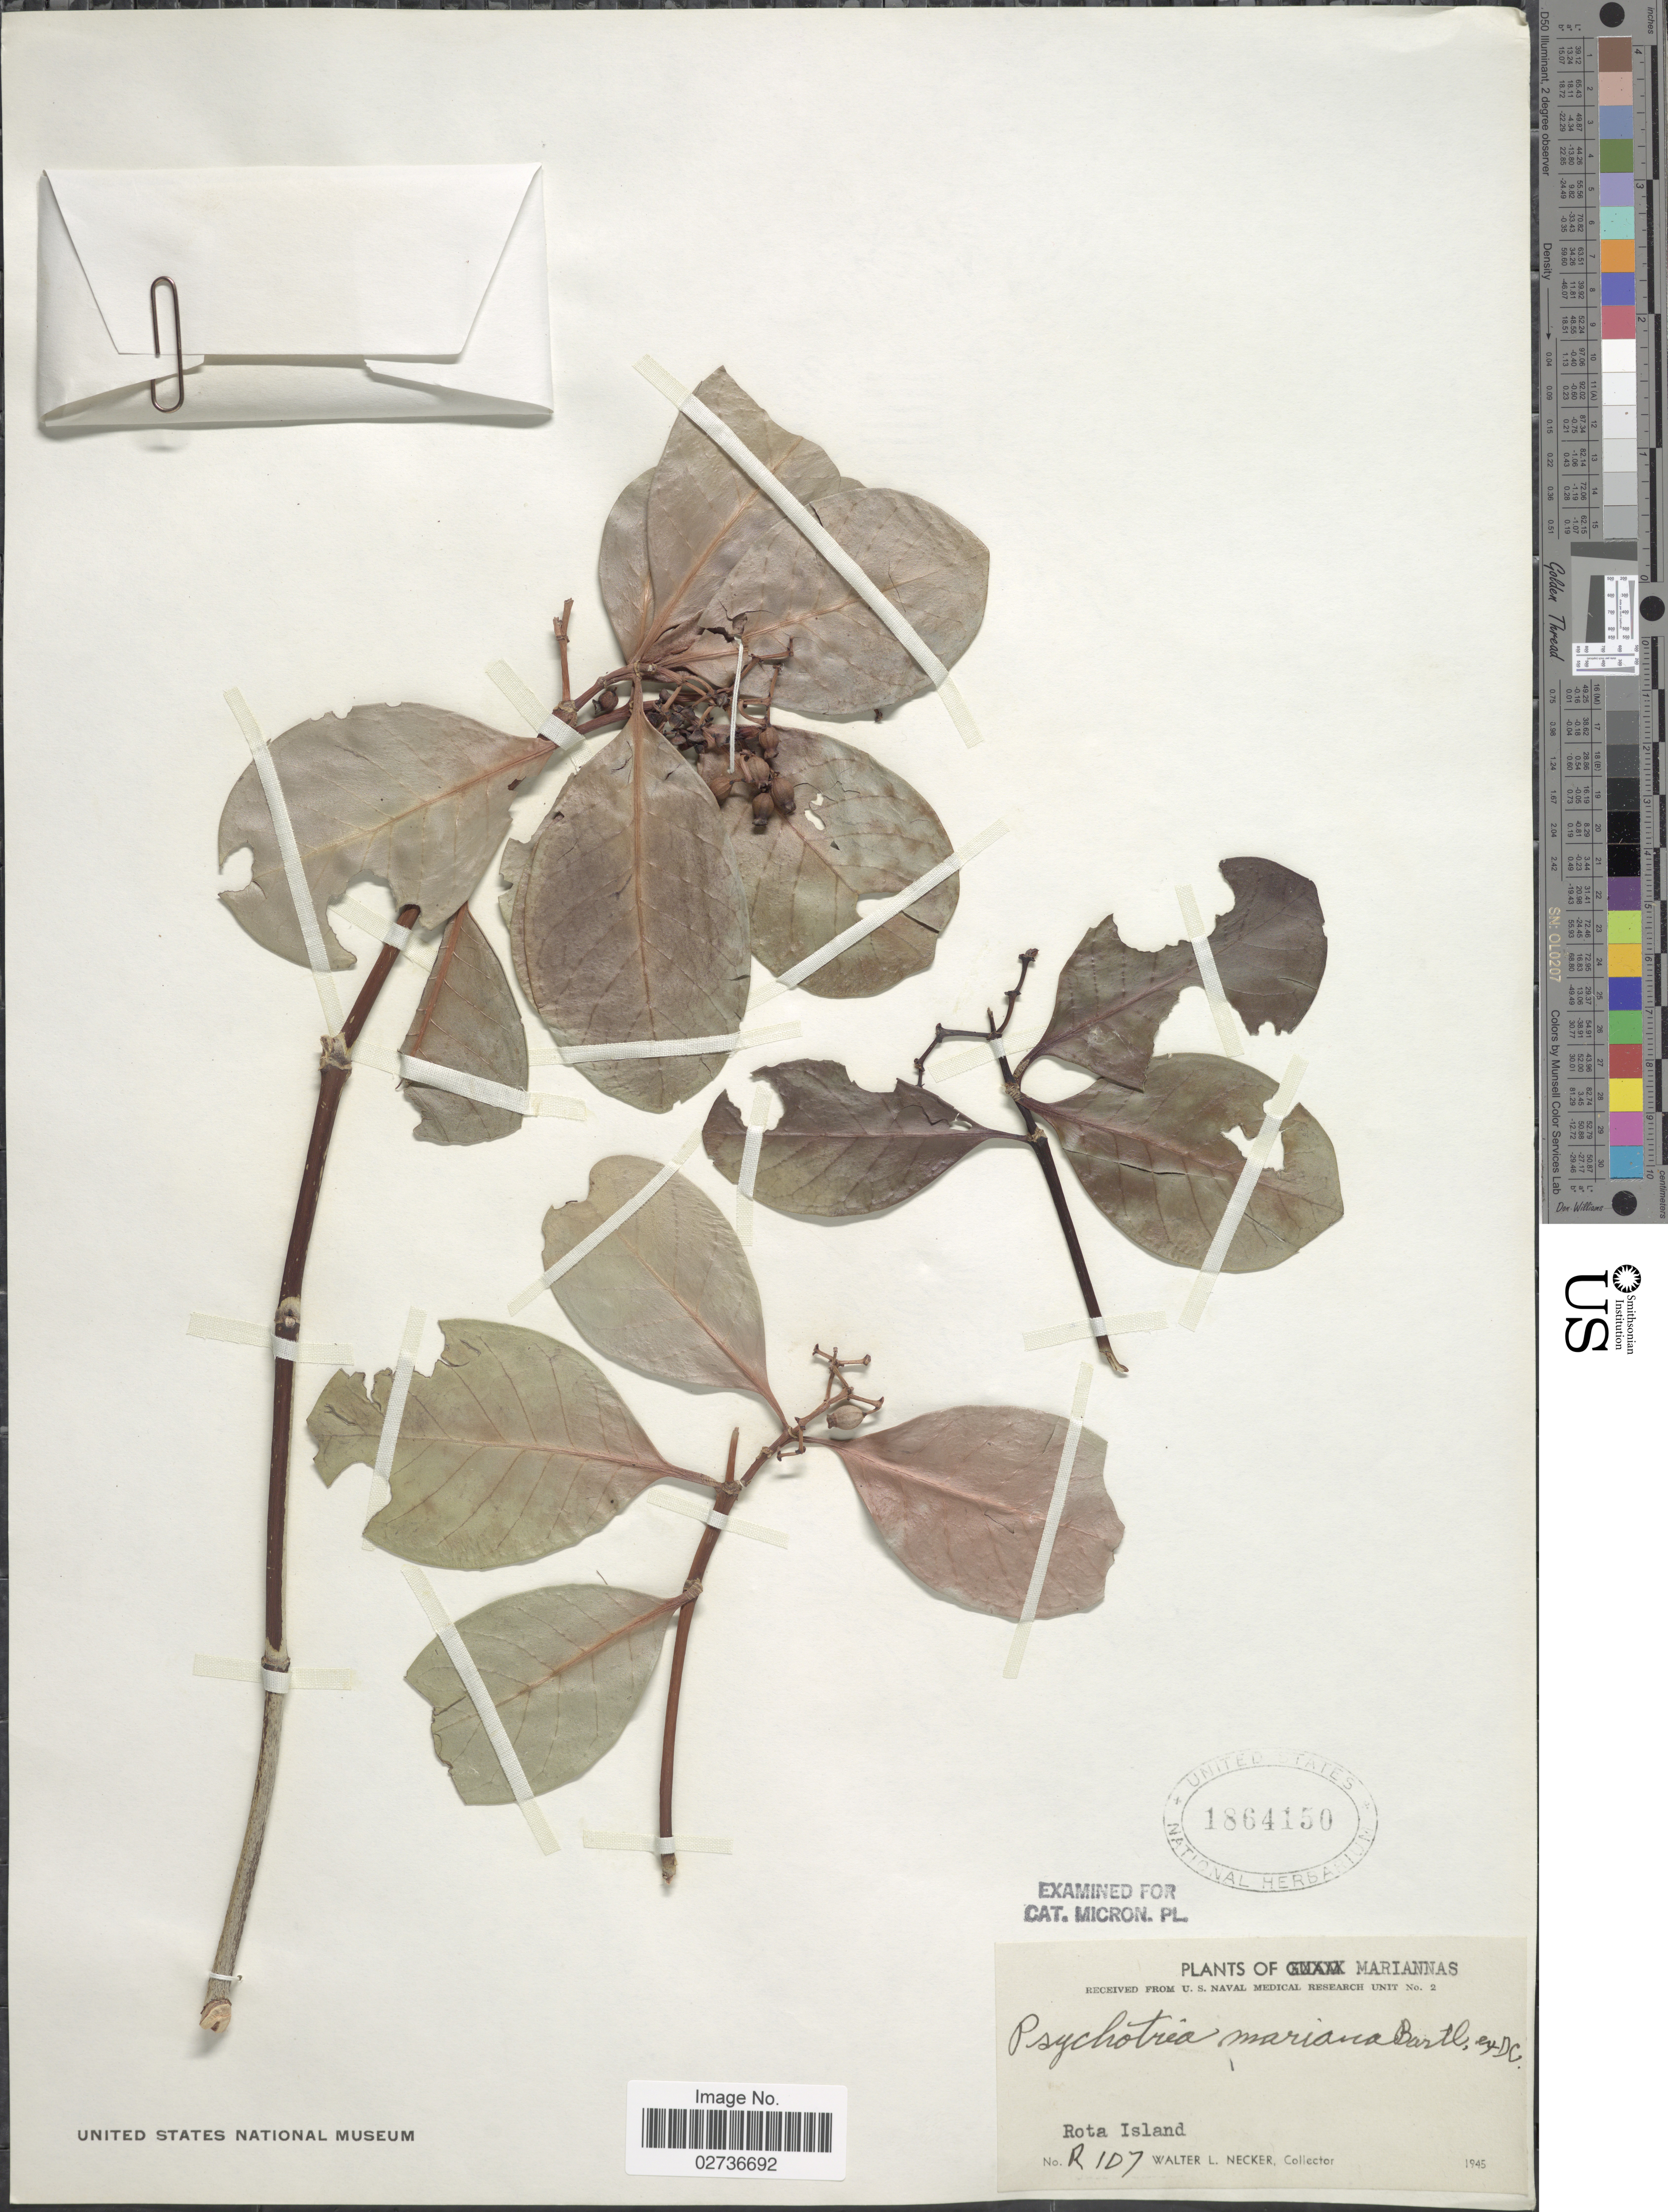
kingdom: Plantae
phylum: Tracheophyta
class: Magnoliopsida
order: Gentianales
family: Rubiaceae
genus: Psychotria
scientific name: Psychotria mariana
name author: Bartl. ex DC.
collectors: W. L. Necker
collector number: R 107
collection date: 1945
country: Northern Mariana Islands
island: Rota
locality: Rota Island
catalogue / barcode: US 1864150